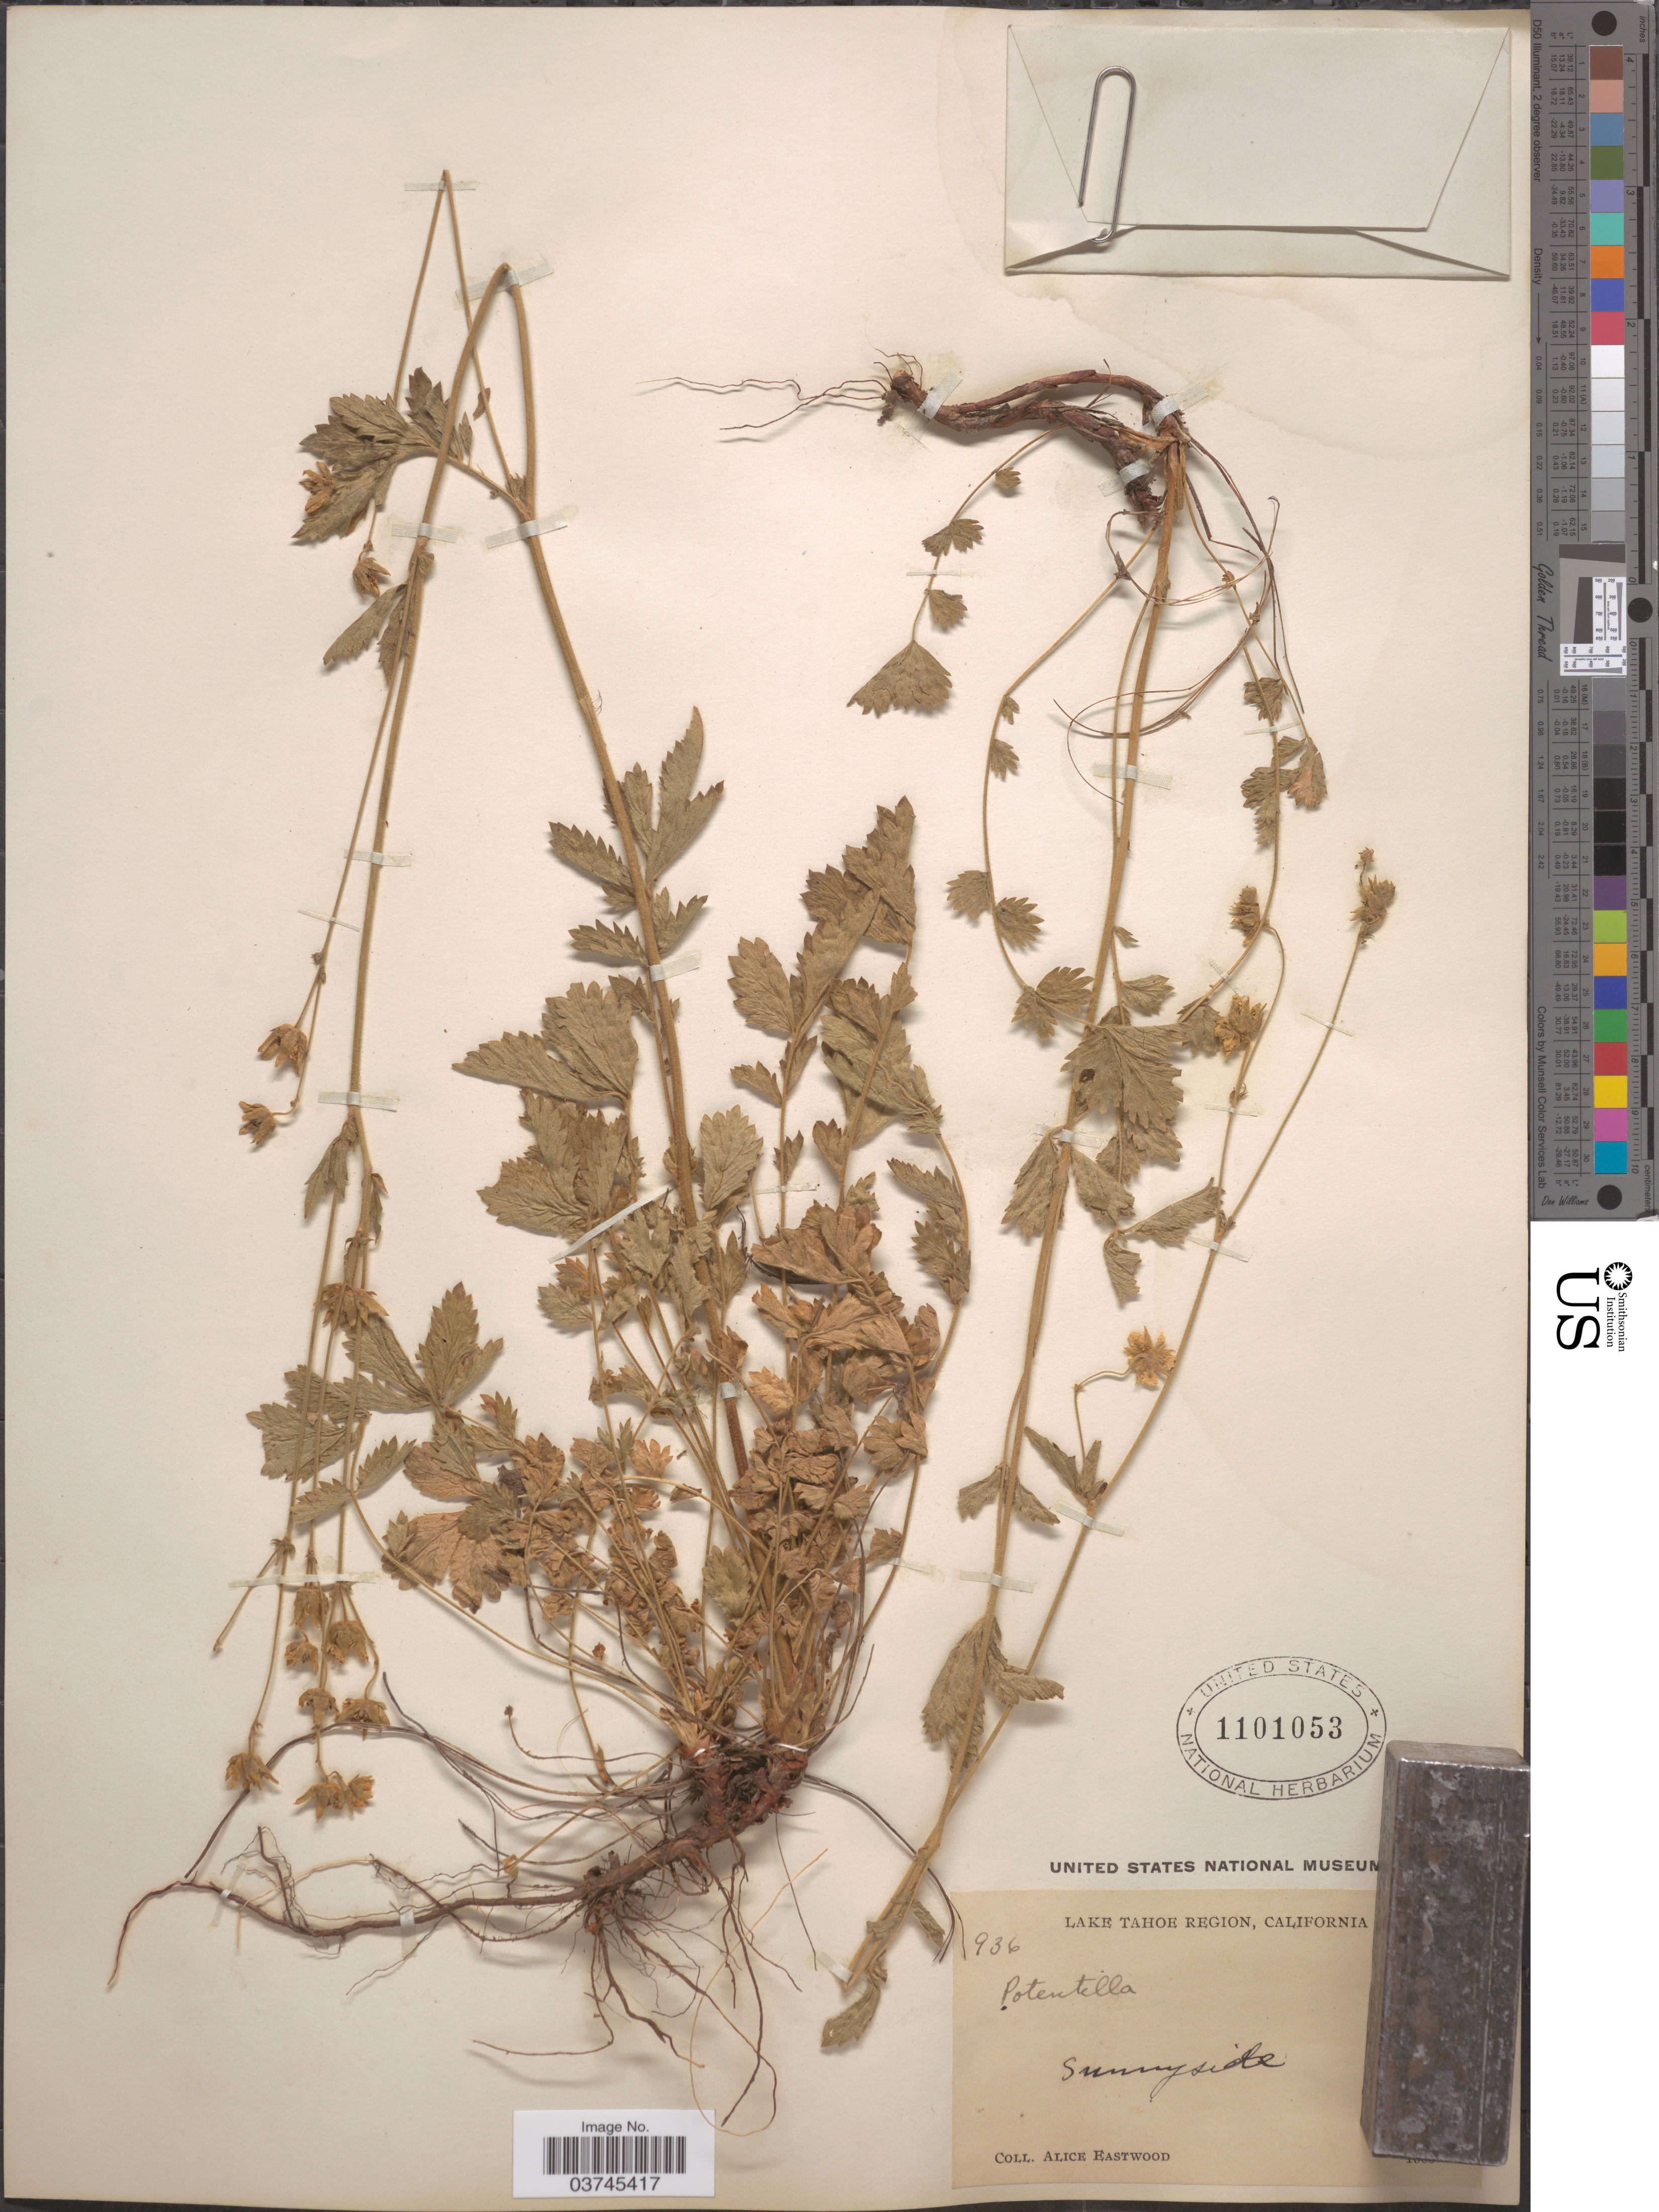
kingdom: Plantae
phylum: Tracheophyta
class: Magnoliopsida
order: Rosales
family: Rosaceae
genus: Drymocallis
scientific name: Drymocallis lactea var. lactea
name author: (Greene) Rydb.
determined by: Strong, Mark T., (BOT), Smithsonian Institution - National Museum of Natural History (UNITED STATES)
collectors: A. Eastwood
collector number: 936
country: United States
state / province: California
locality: Lake Tahoe Region.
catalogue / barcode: US 1101053